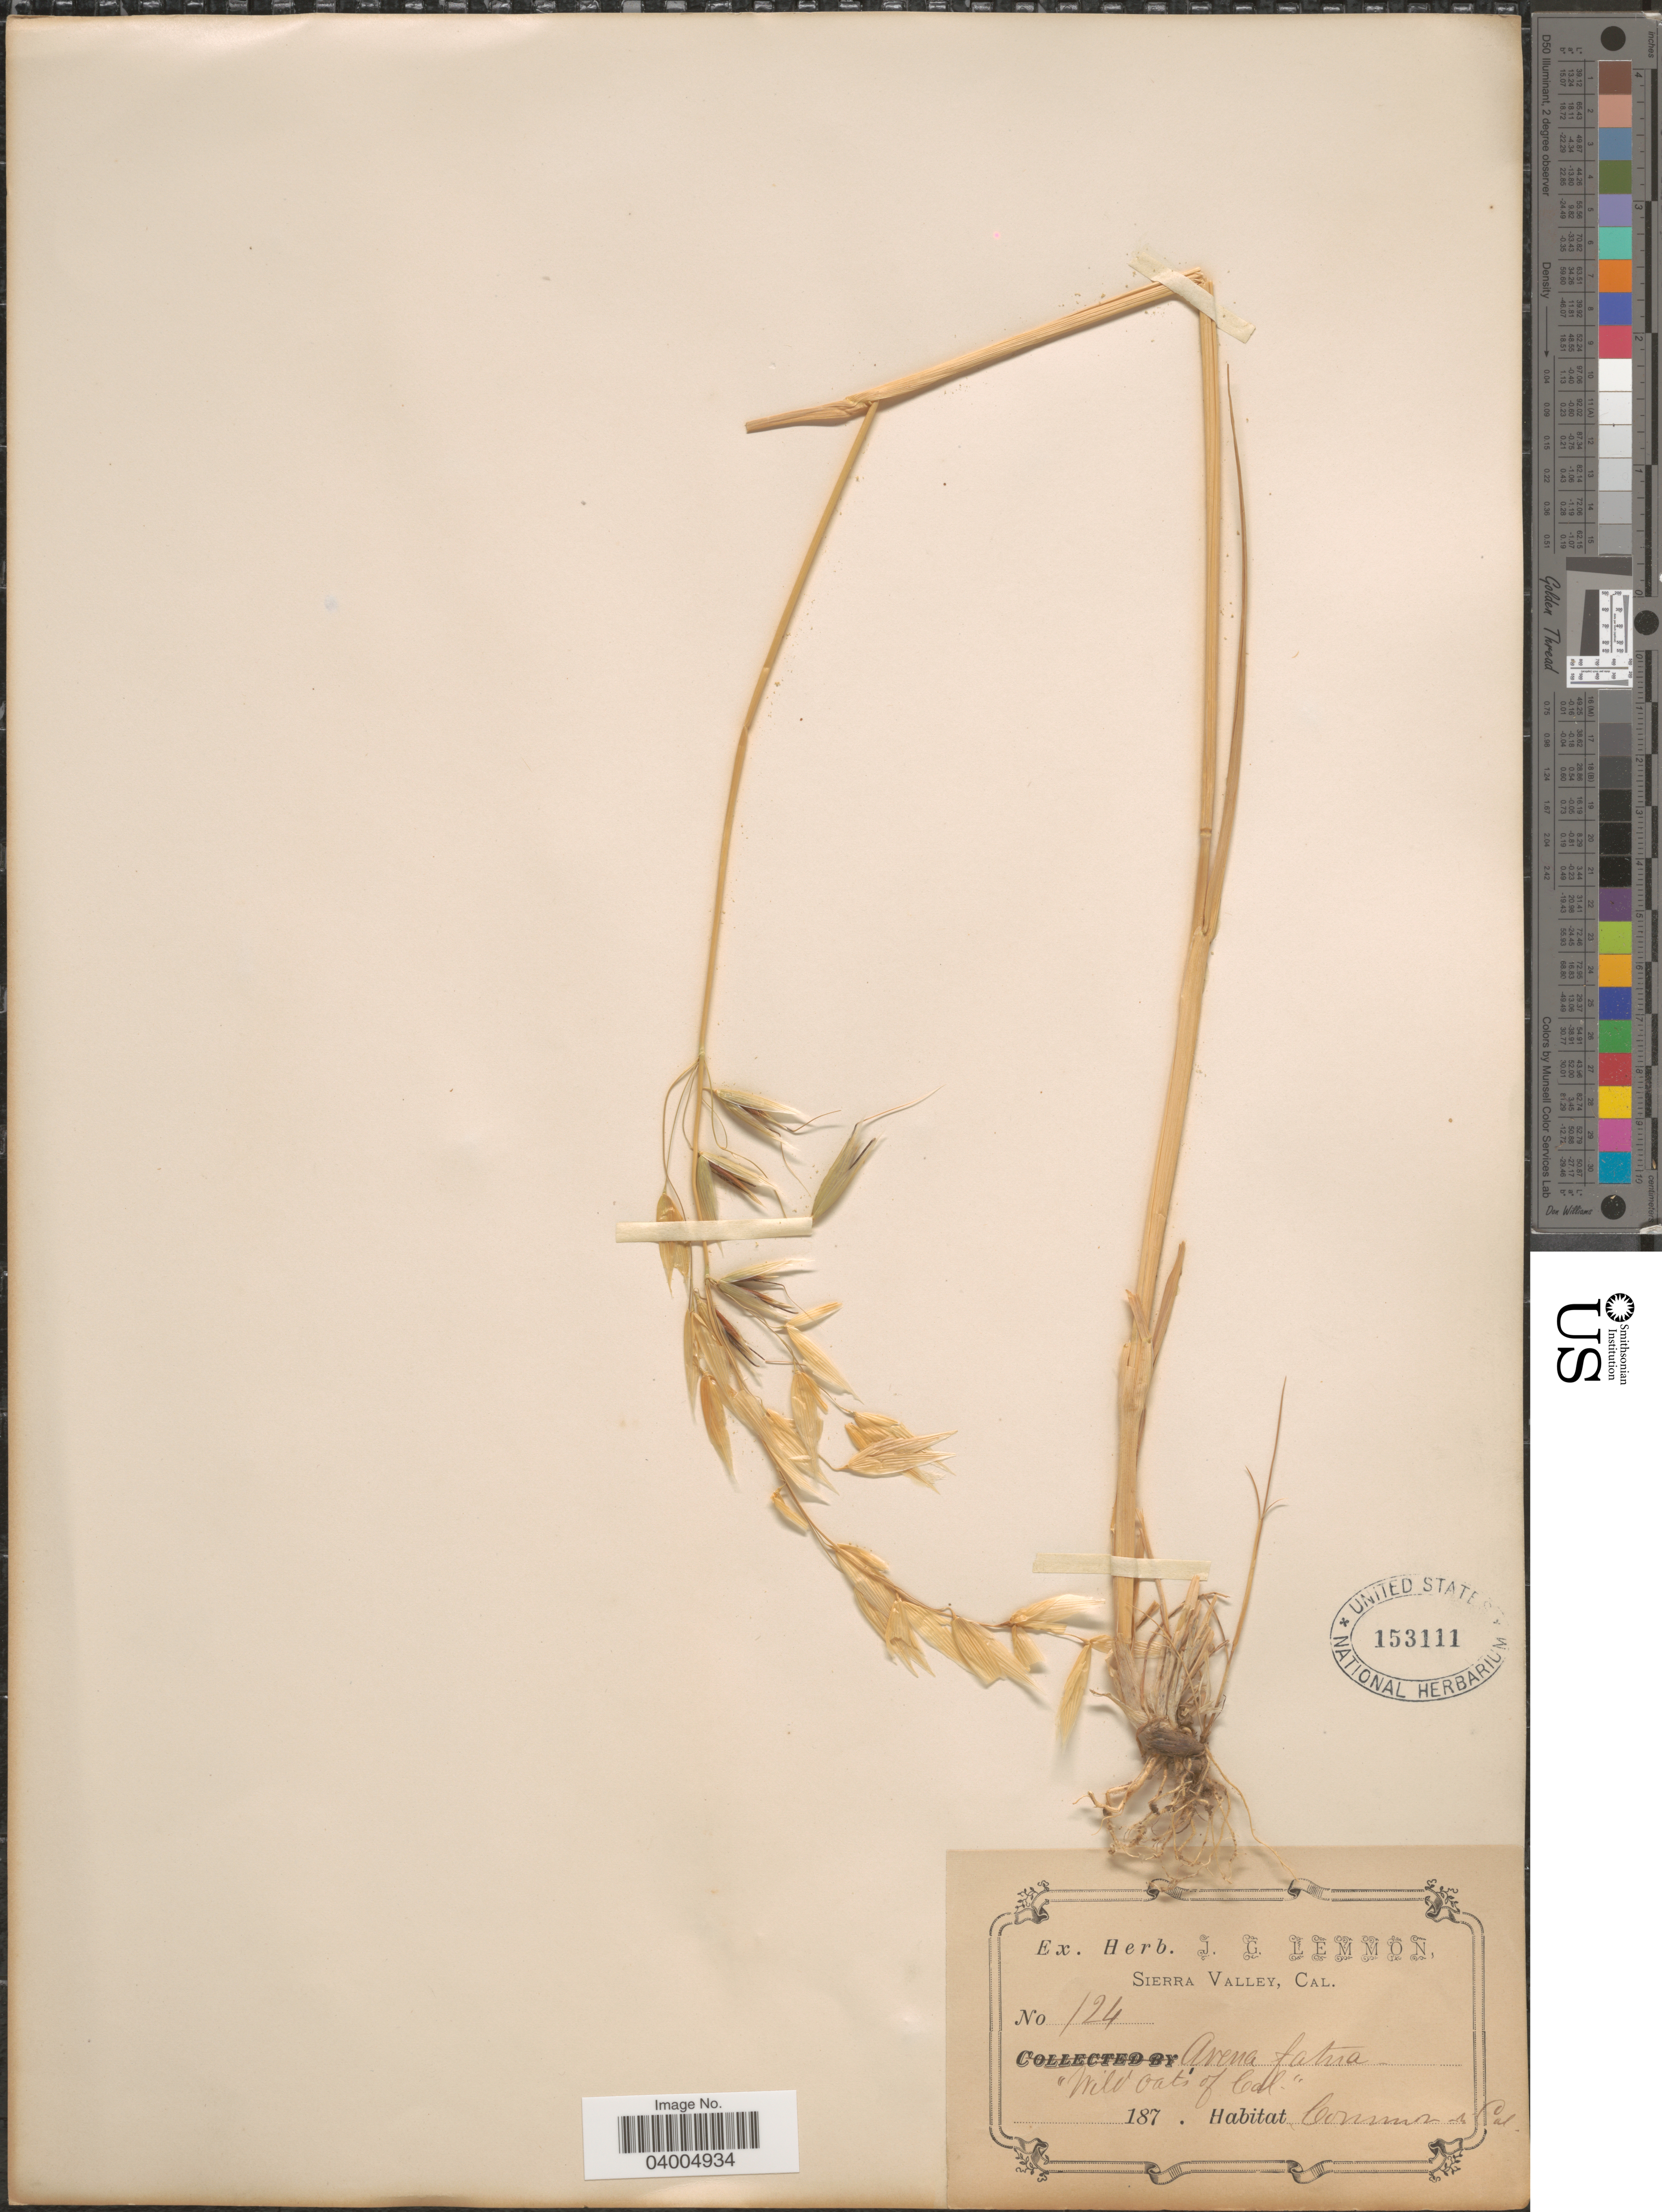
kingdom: Plantae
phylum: Tracheophyta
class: Liliopsida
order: Poales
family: Poaceae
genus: Avena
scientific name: Avena fatua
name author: L.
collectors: ex herb. Lemmon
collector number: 124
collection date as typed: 187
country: United States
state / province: California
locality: Sierra Valley.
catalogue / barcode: US 153111